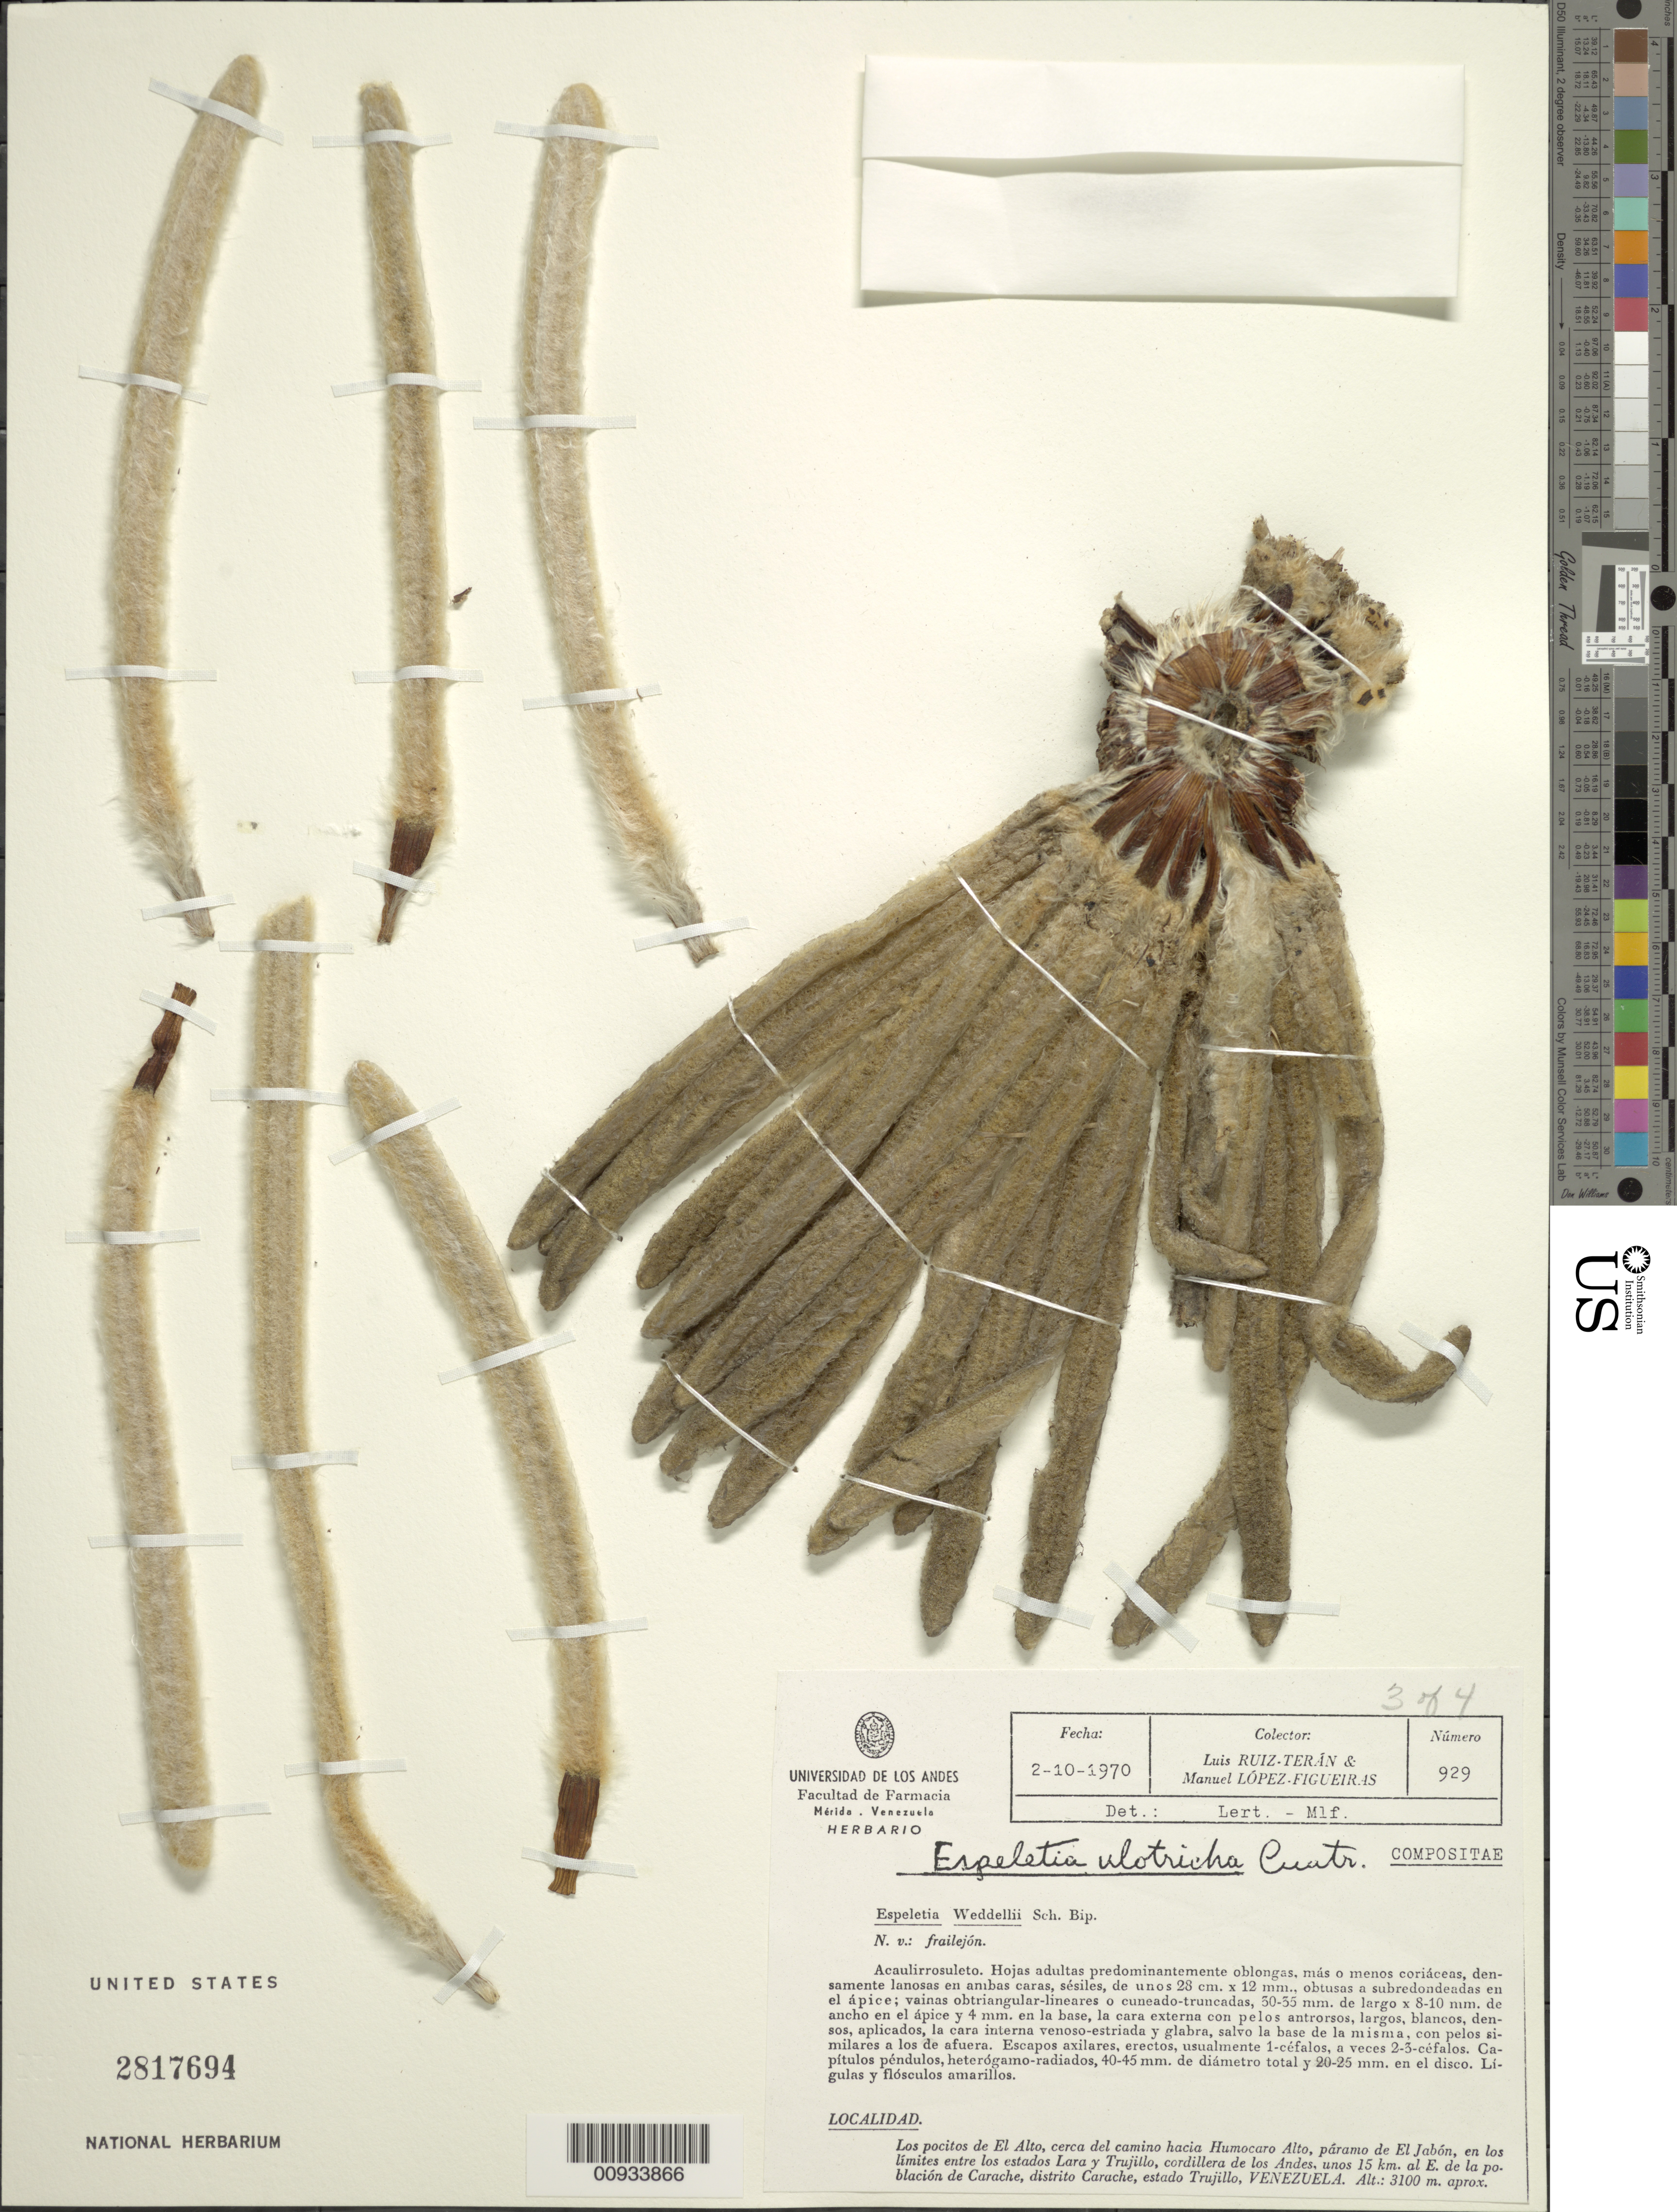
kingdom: Plantae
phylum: Tracheophyta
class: Magnoliopsida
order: Asterales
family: Asteraceae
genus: Espeletia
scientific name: Espeletia ulotricha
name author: Cuatrec.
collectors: L. Teran & M. López Figueiras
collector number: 929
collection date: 1970-10-02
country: Venezuela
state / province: Trujillo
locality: Los pocitos de El Alto, cerca del camino hacia Humocaro Alto, paramo de El Jabon, en los limites entre los estados Lara y Trujillo, cordillera de Los Andes, unos 15 km. al E. de la poblacion de Carache, distrito Carache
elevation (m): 3100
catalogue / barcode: US 2817694